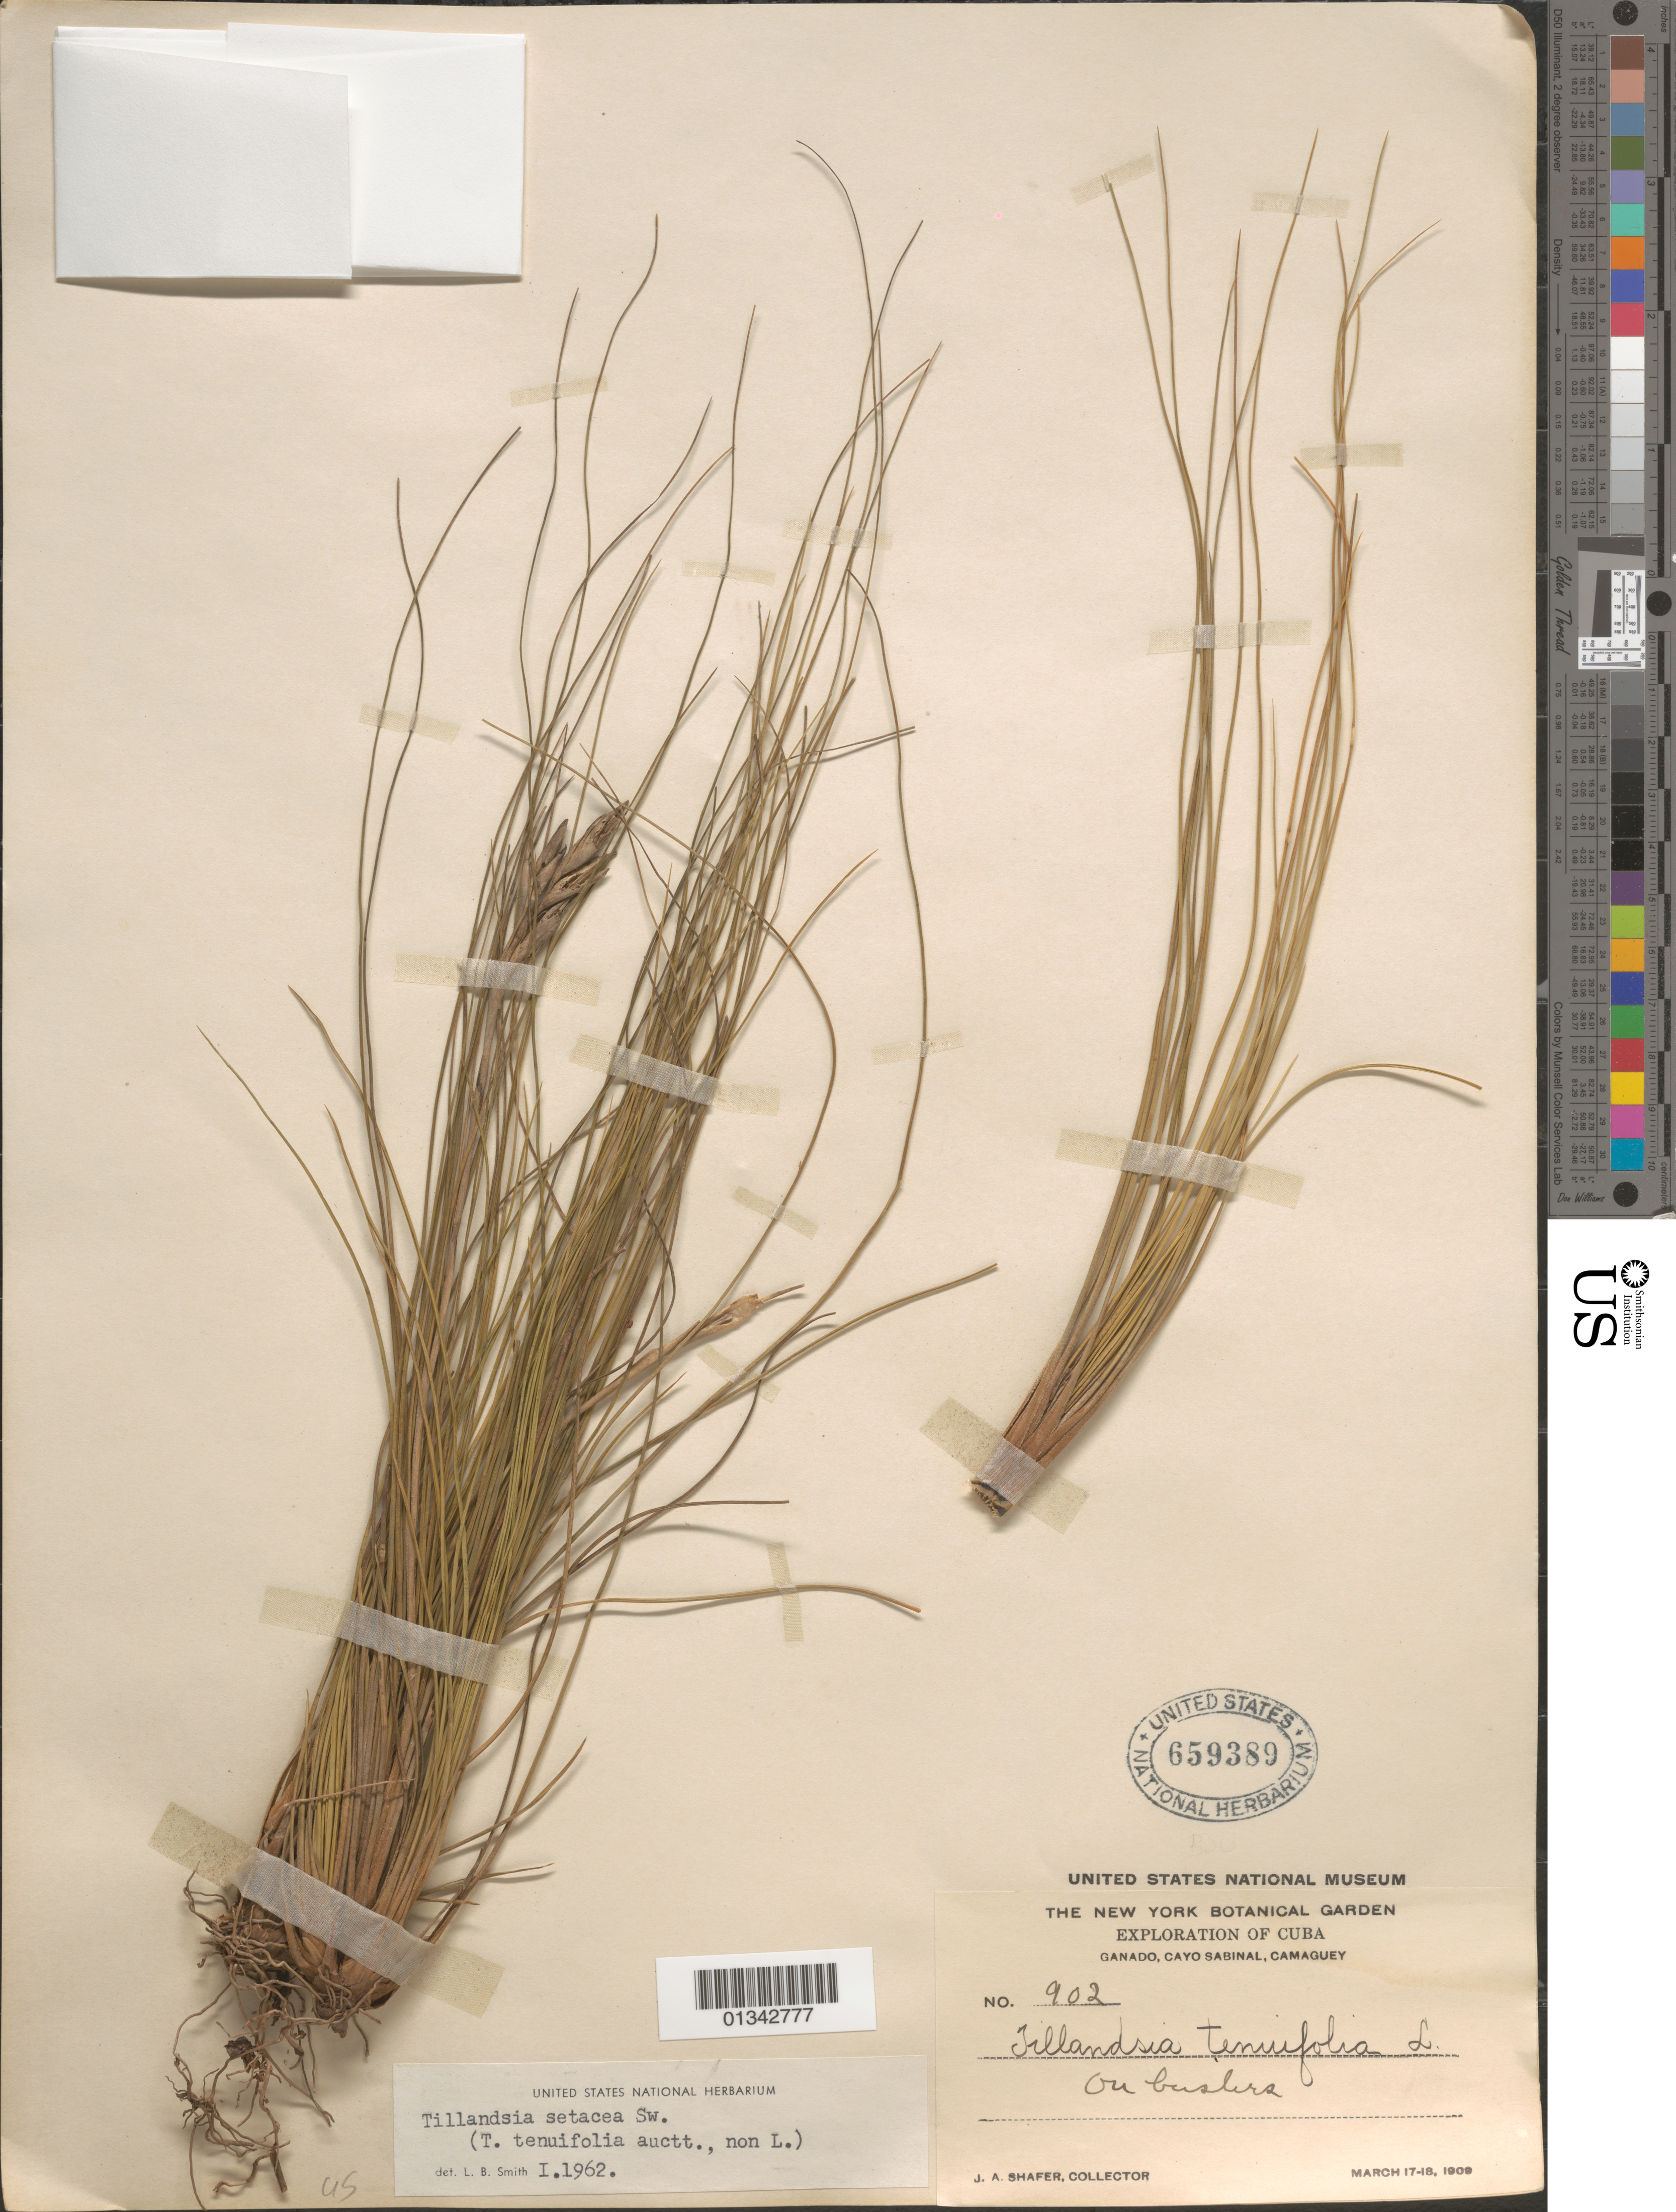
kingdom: Plantae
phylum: Tracheophyta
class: Liliopsida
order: Poales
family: Bromeliaceae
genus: Tillandsia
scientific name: Tillandsia setacea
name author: Sw.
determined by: Smith, Lyman B., (US), NMNH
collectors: J. A. Shafer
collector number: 902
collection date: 1909-03-17/1909-03-18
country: Cuba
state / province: Camaguey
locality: Ganado, Cayo Sabinal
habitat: On bushes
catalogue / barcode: US 659389